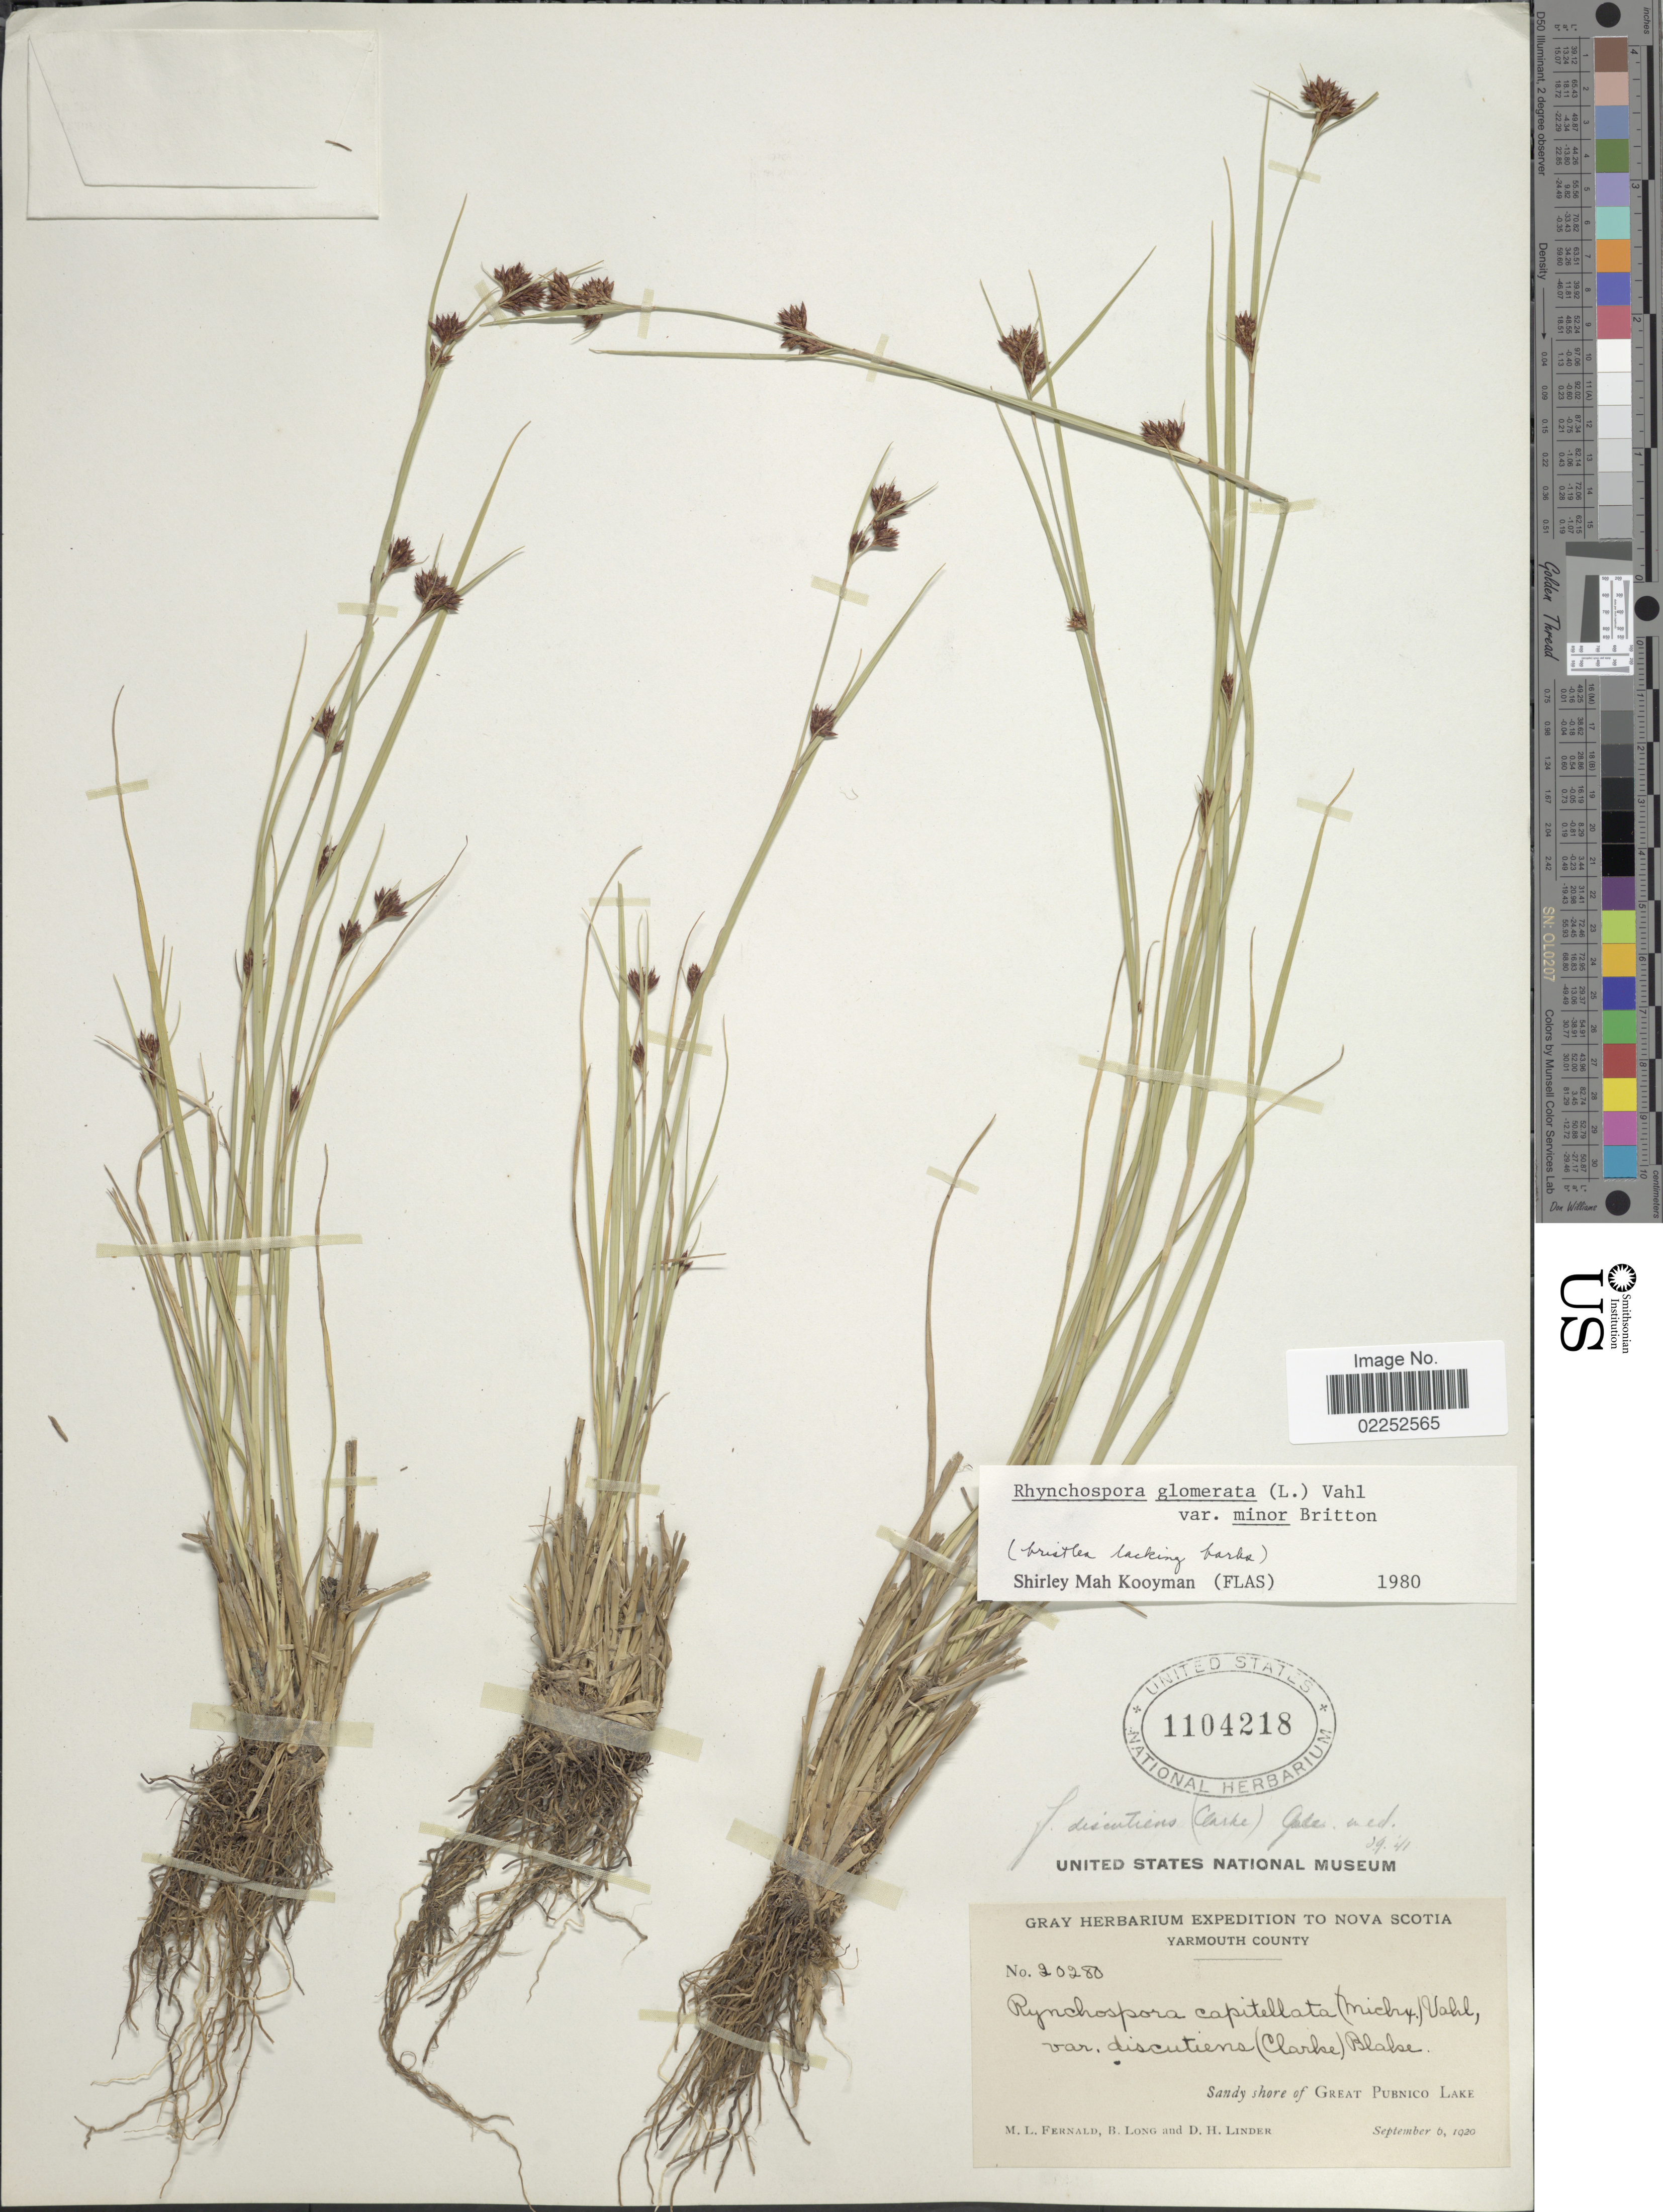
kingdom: Plantae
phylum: Tracheophyta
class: Liliopsida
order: Poales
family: Cyperaceae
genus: Rhynchospora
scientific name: Rhynchospora capitellata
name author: (Michx.) Vahl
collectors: M. L. Fernald, B. Long & D. Linder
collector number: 20280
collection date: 1920-09-06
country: Canada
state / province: Nova Scotia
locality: Yarmouth County, Sandy shore of Great Pubnico Lake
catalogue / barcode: US 1104218